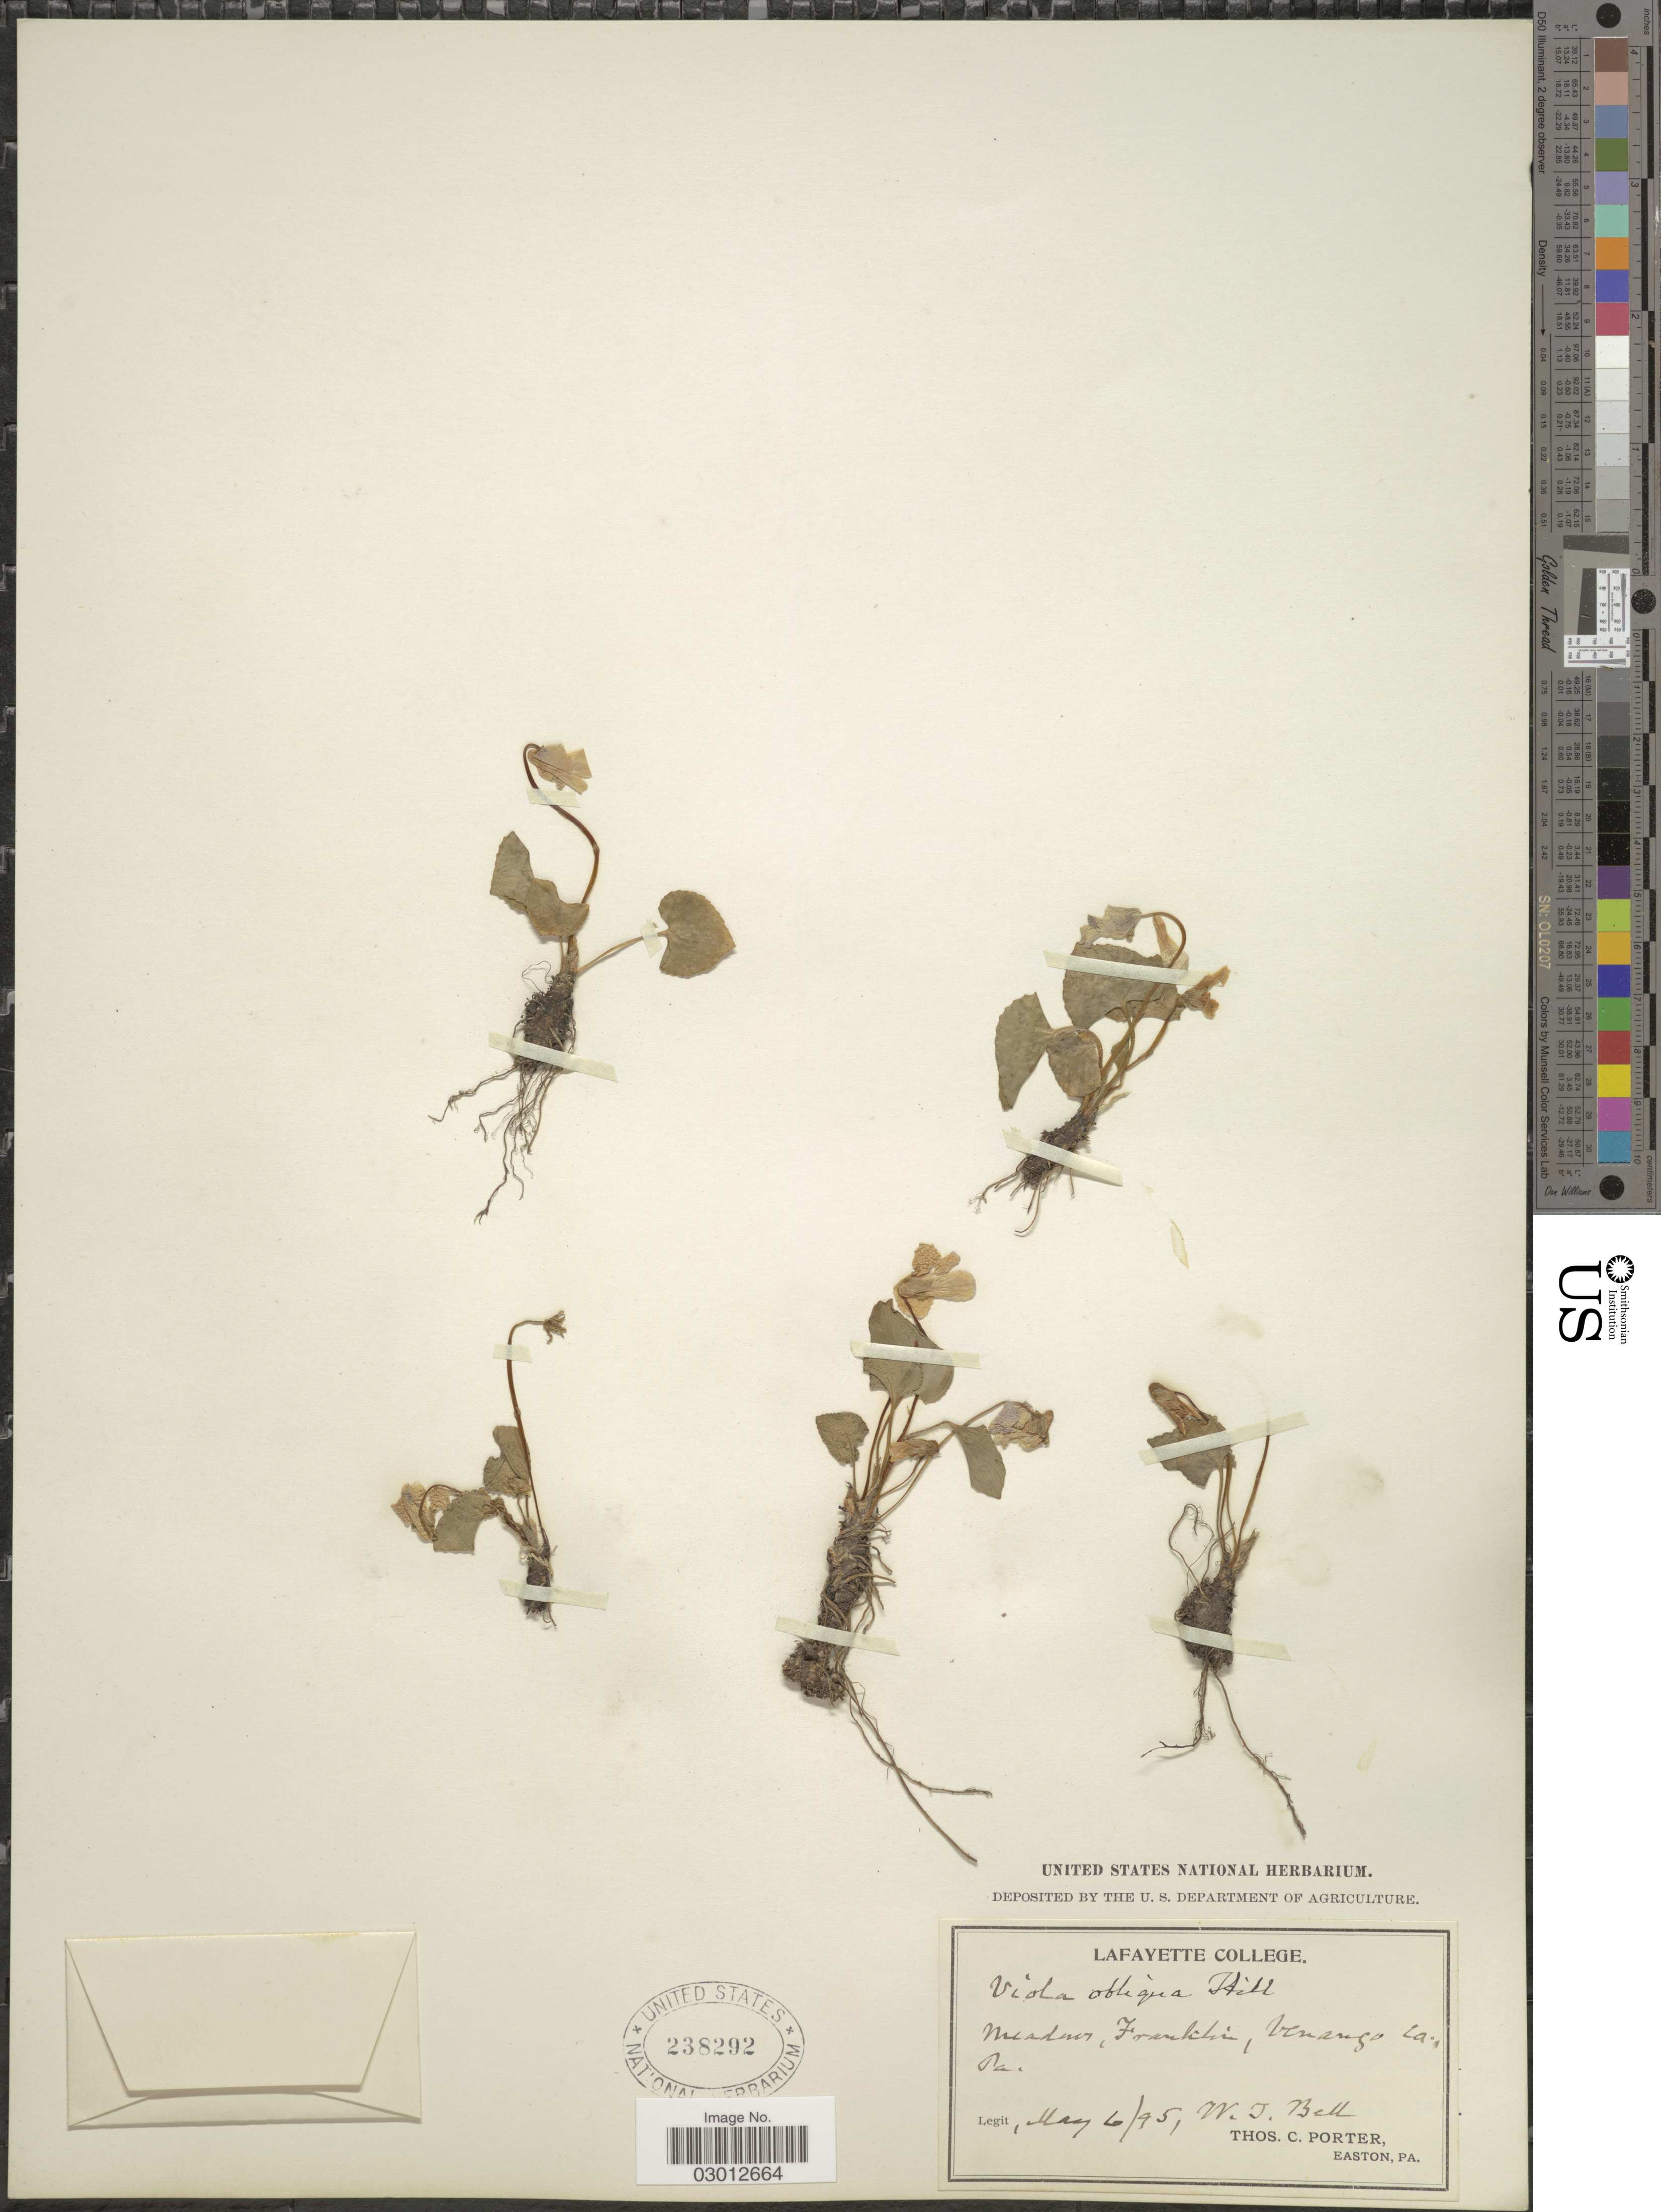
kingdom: Plantae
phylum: Tracheophyta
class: Magnoliopsida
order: Malpighiales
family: Violaceae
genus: Viola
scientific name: Viola papilionacea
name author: Pursh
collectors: T. Porter & W. Bell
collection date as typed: Transcribed d/m/y: 6/5/95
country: United States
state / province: Pennsylvania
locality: Meadows, Franklin, Venango Co., Pa.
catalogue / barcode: US 238292